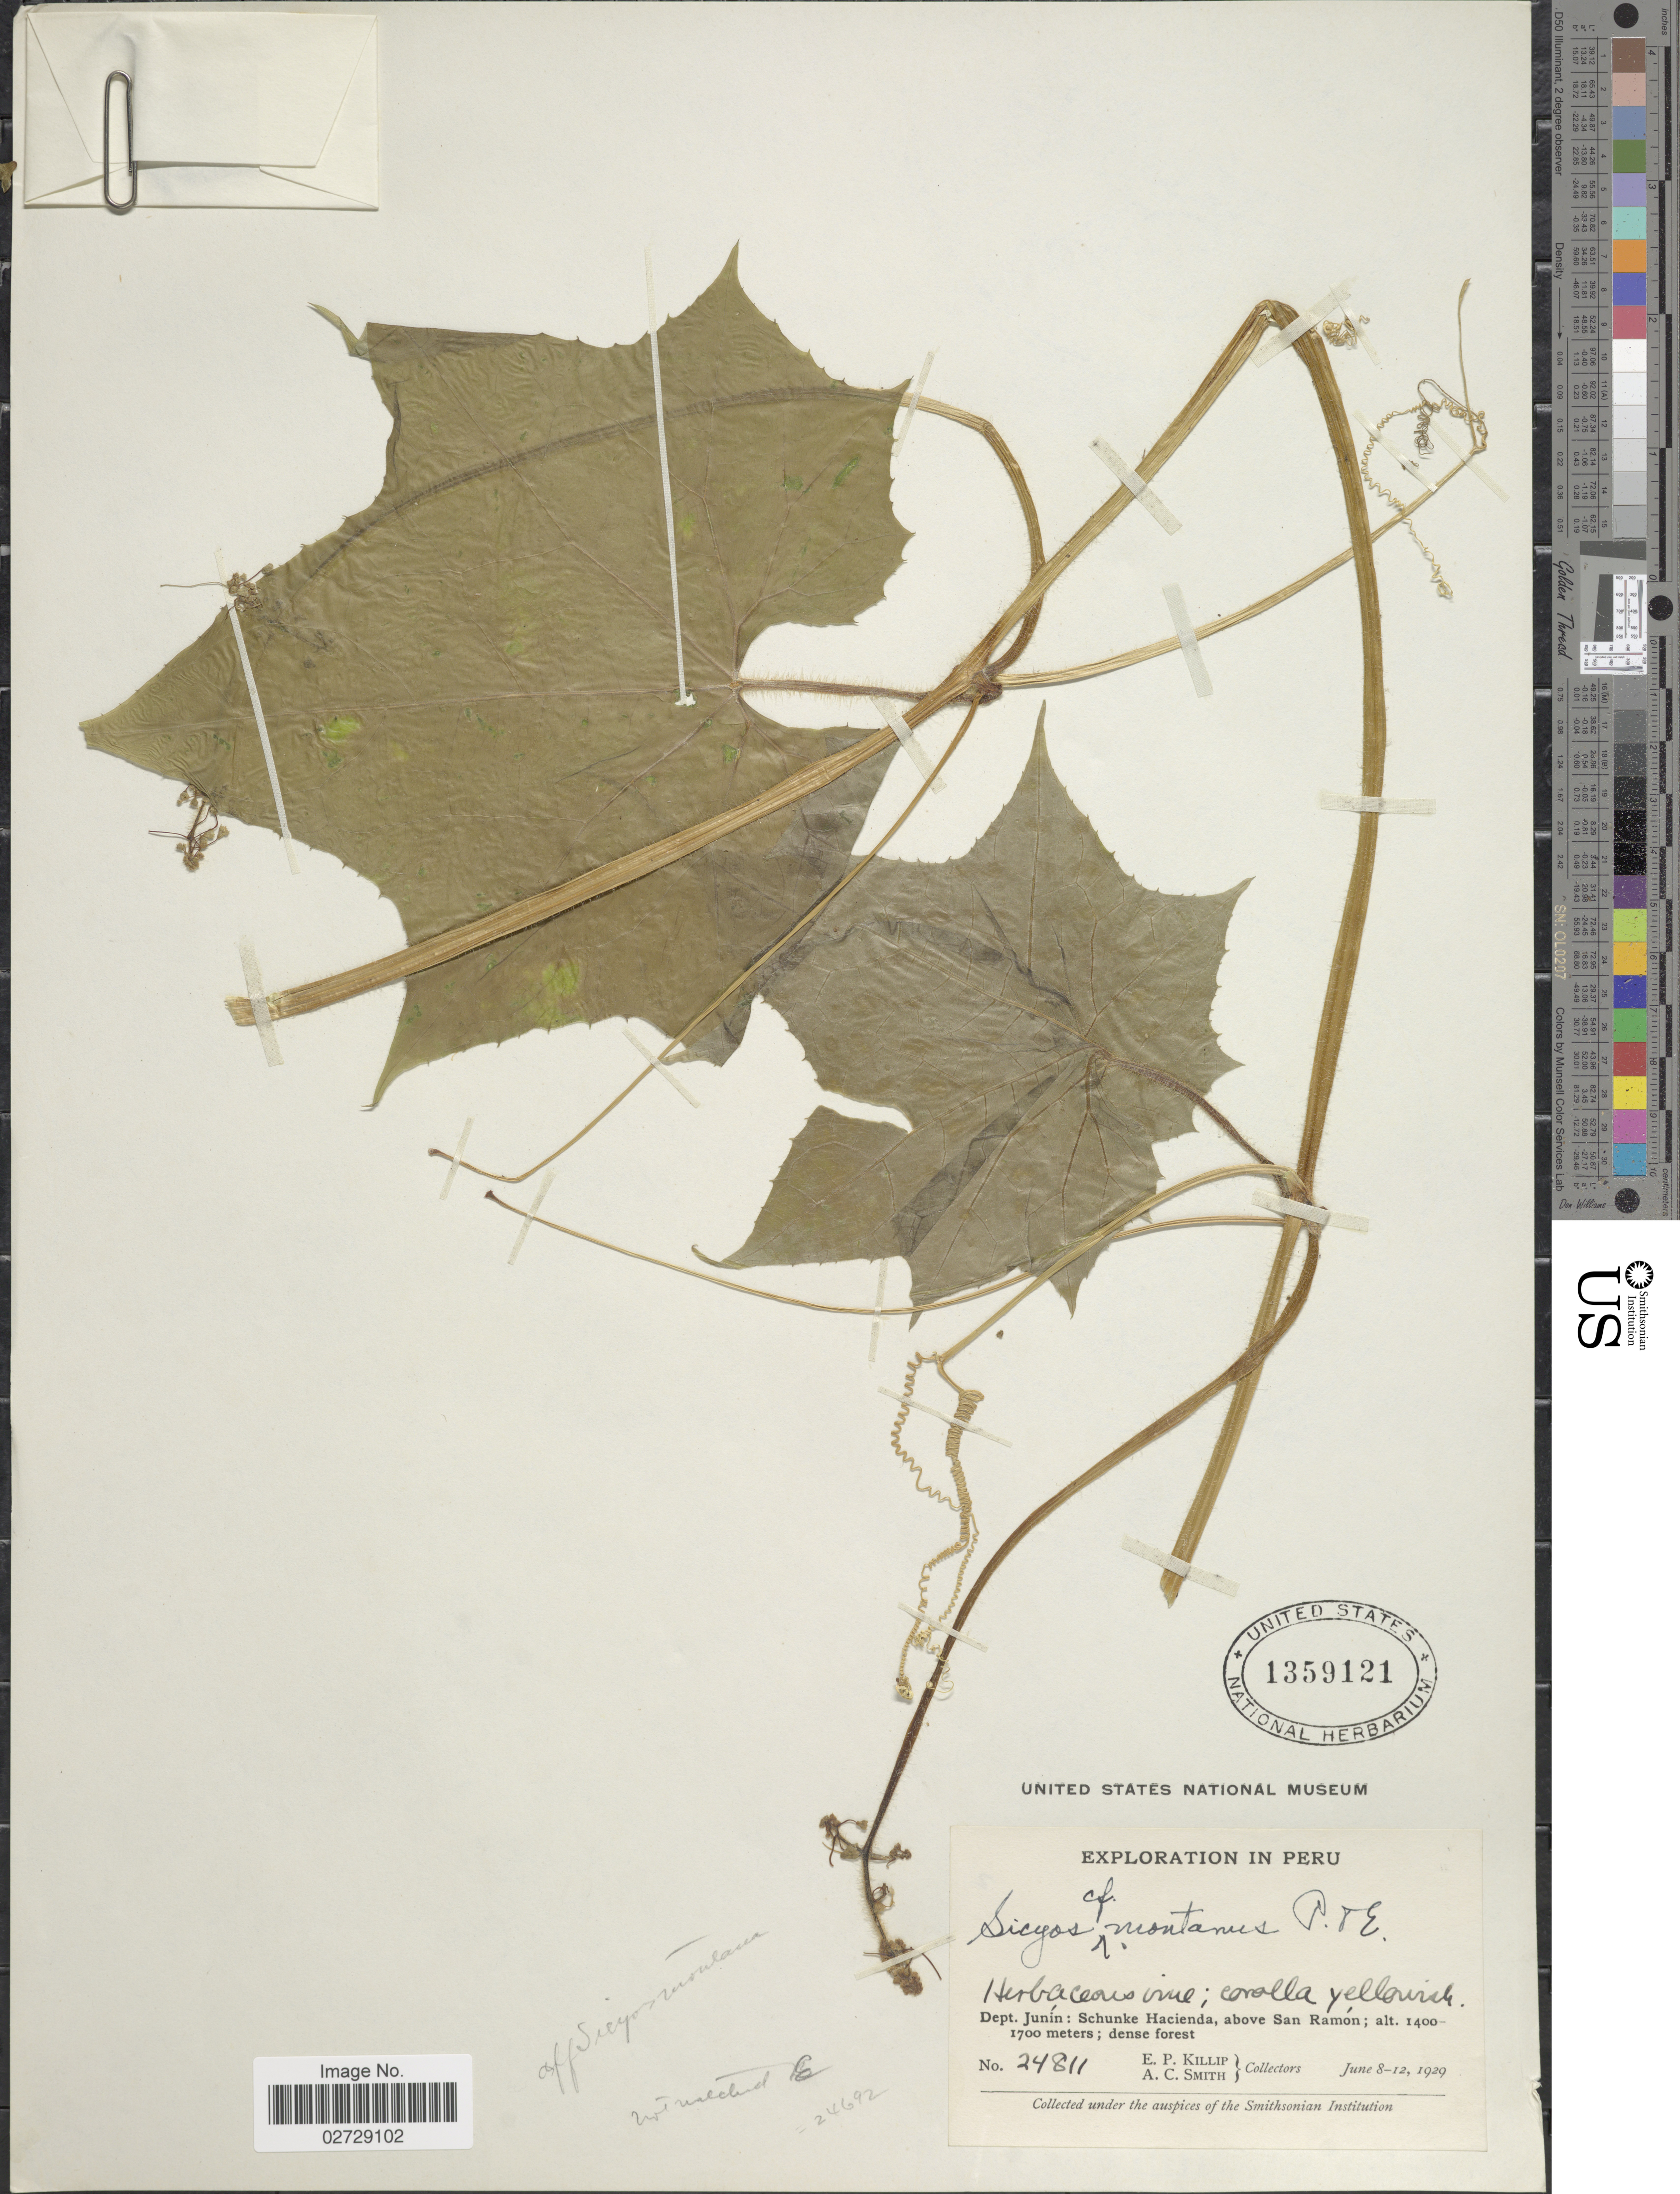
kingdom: Plantae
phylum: Tracheophyta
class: Magnoliopsida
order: Cucurbitales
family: Cucurbitaceae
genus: Sicyos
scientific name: Sicyos montanus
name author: Poepp. & Endl.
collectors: E. P. Killip & A. C. Smith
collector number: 24811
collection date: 1929-06-08/1929-06-12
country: Peru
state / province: Junín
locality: Dept. Junin: Schunke Hacienda, above San Ramon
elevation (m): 1400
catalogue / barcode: US 1359121